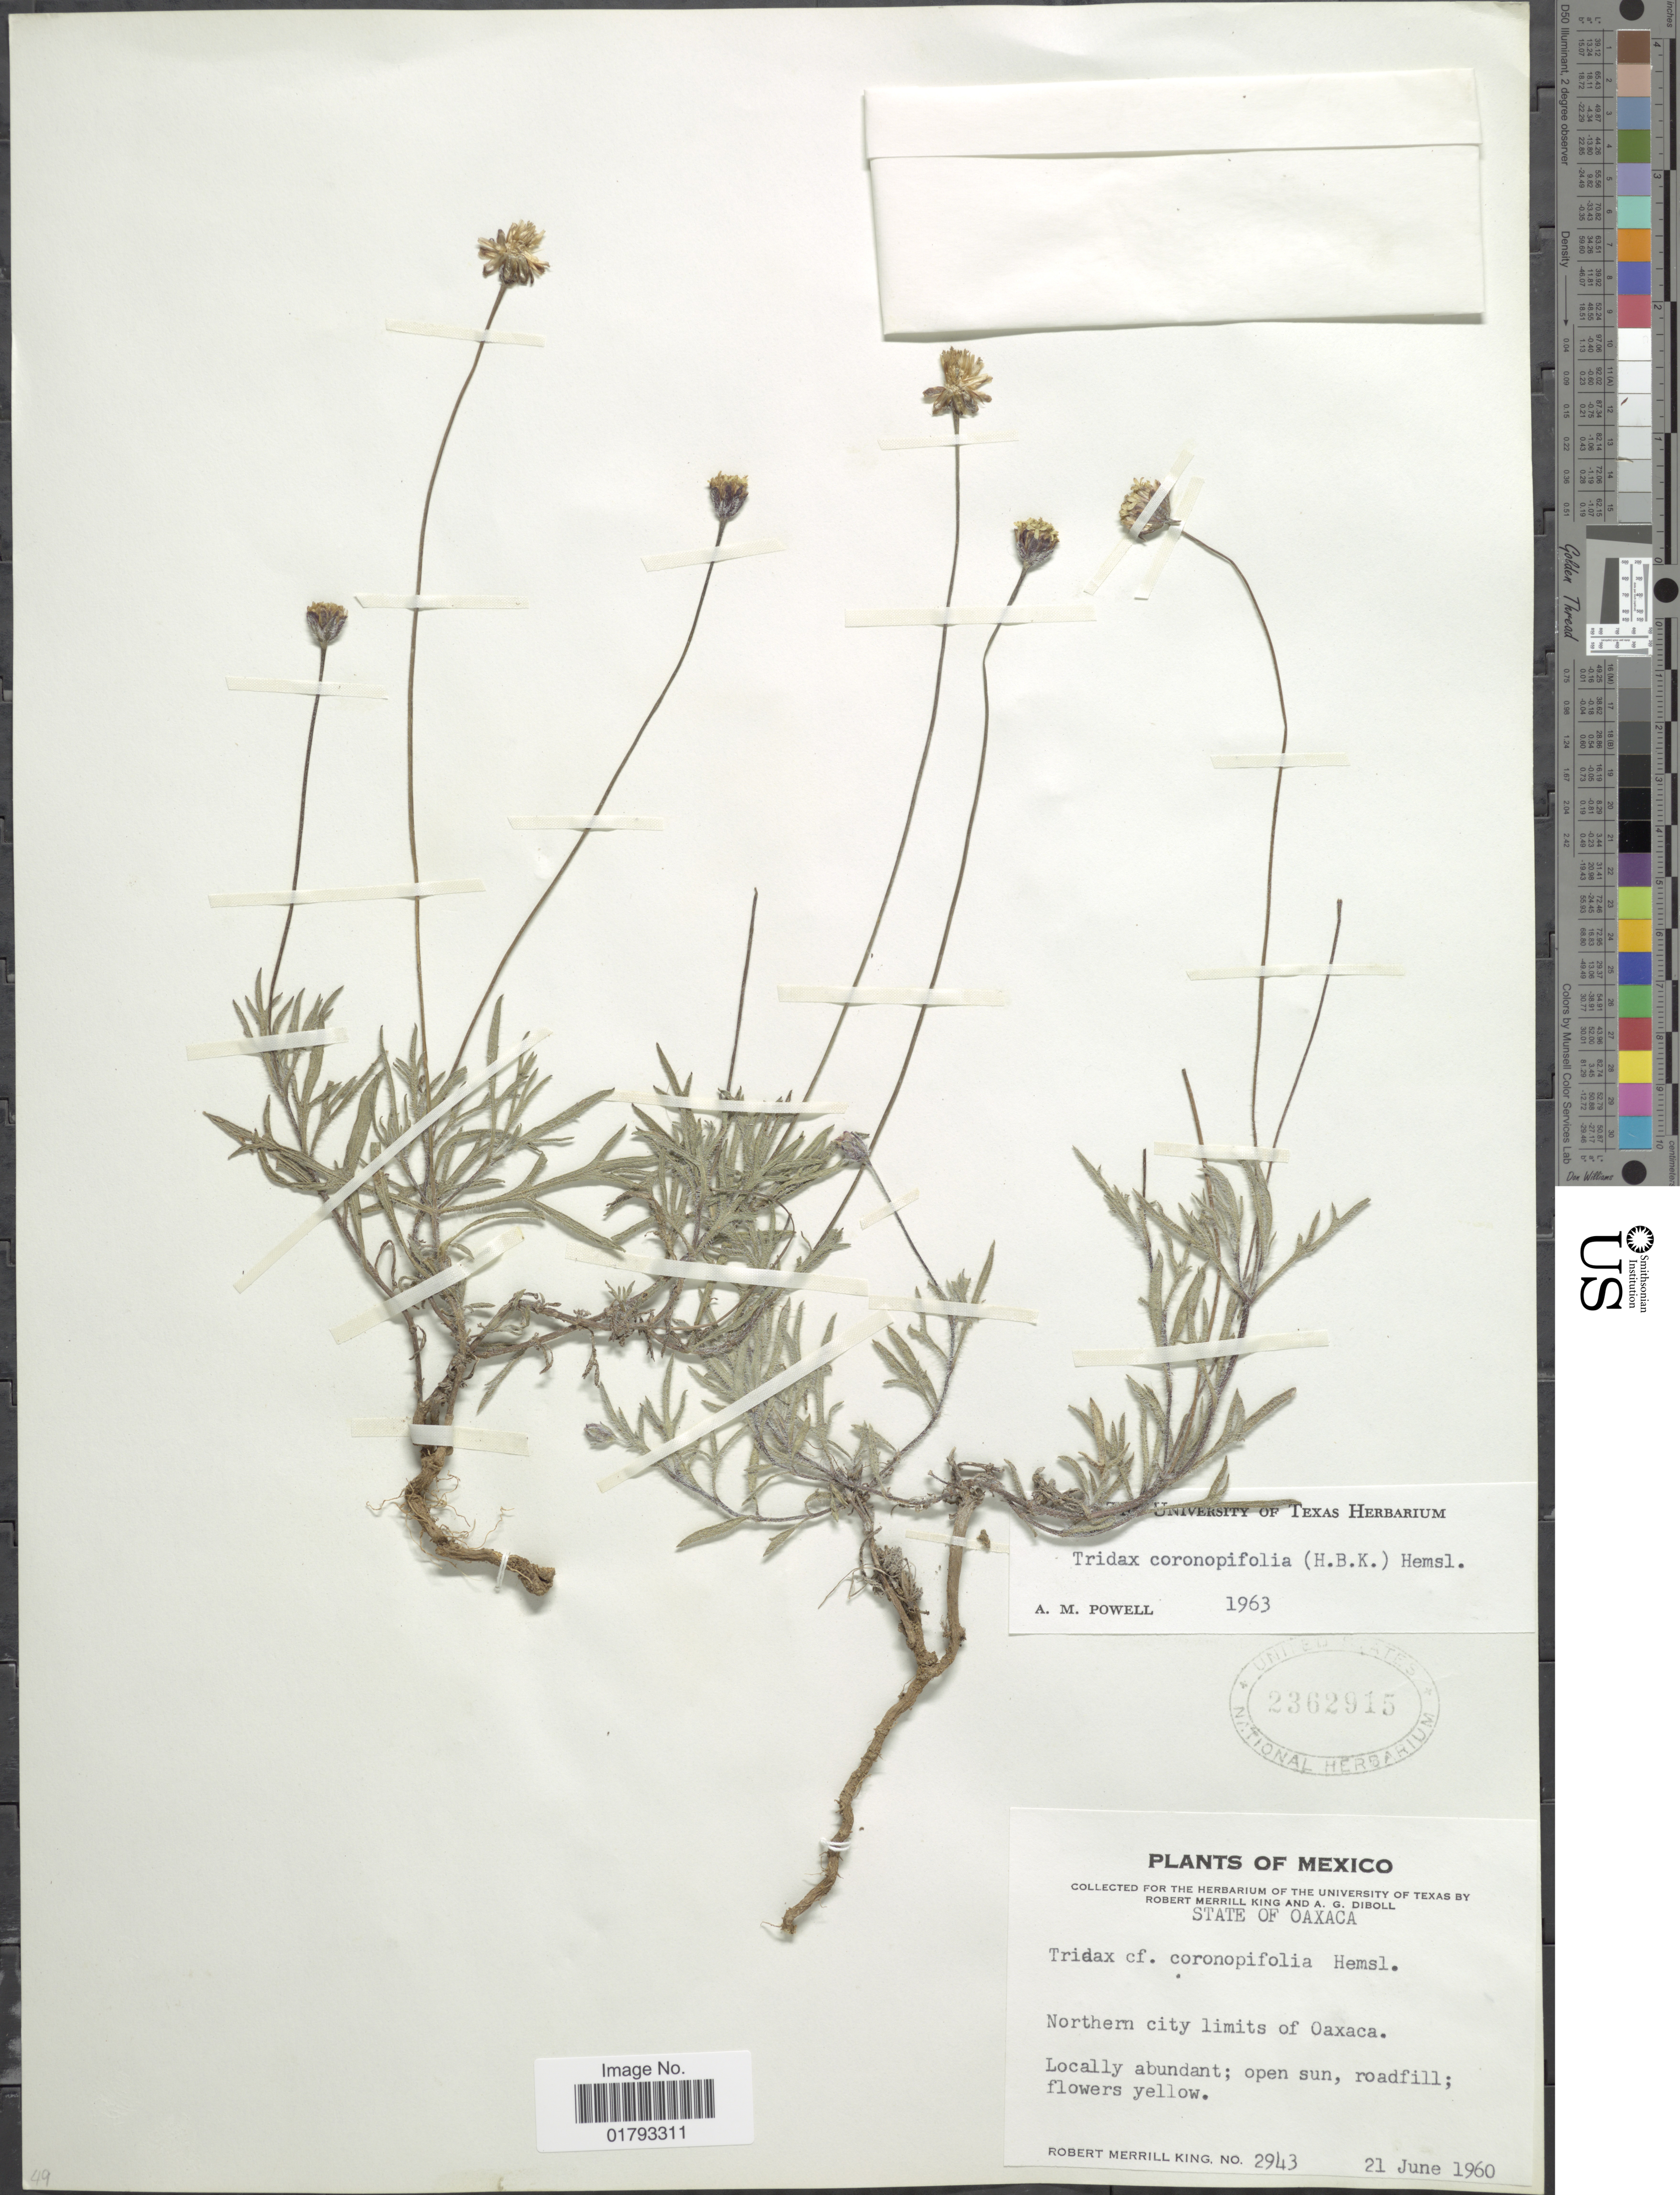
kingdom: Plantae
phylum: Tracheophyta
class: Magnoliopsida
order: Asterales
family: Asteraceae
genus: Tridax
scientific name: Tridax coronopifolia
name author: (Kunth) Hemsl.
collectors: R. M. King & A. Diboll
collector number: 2943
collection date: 1960-06-21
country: Mexico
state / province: Oaxaca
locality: State of Oaxaca. Northern City limits of Oaxaca.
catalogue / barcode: US 2362915